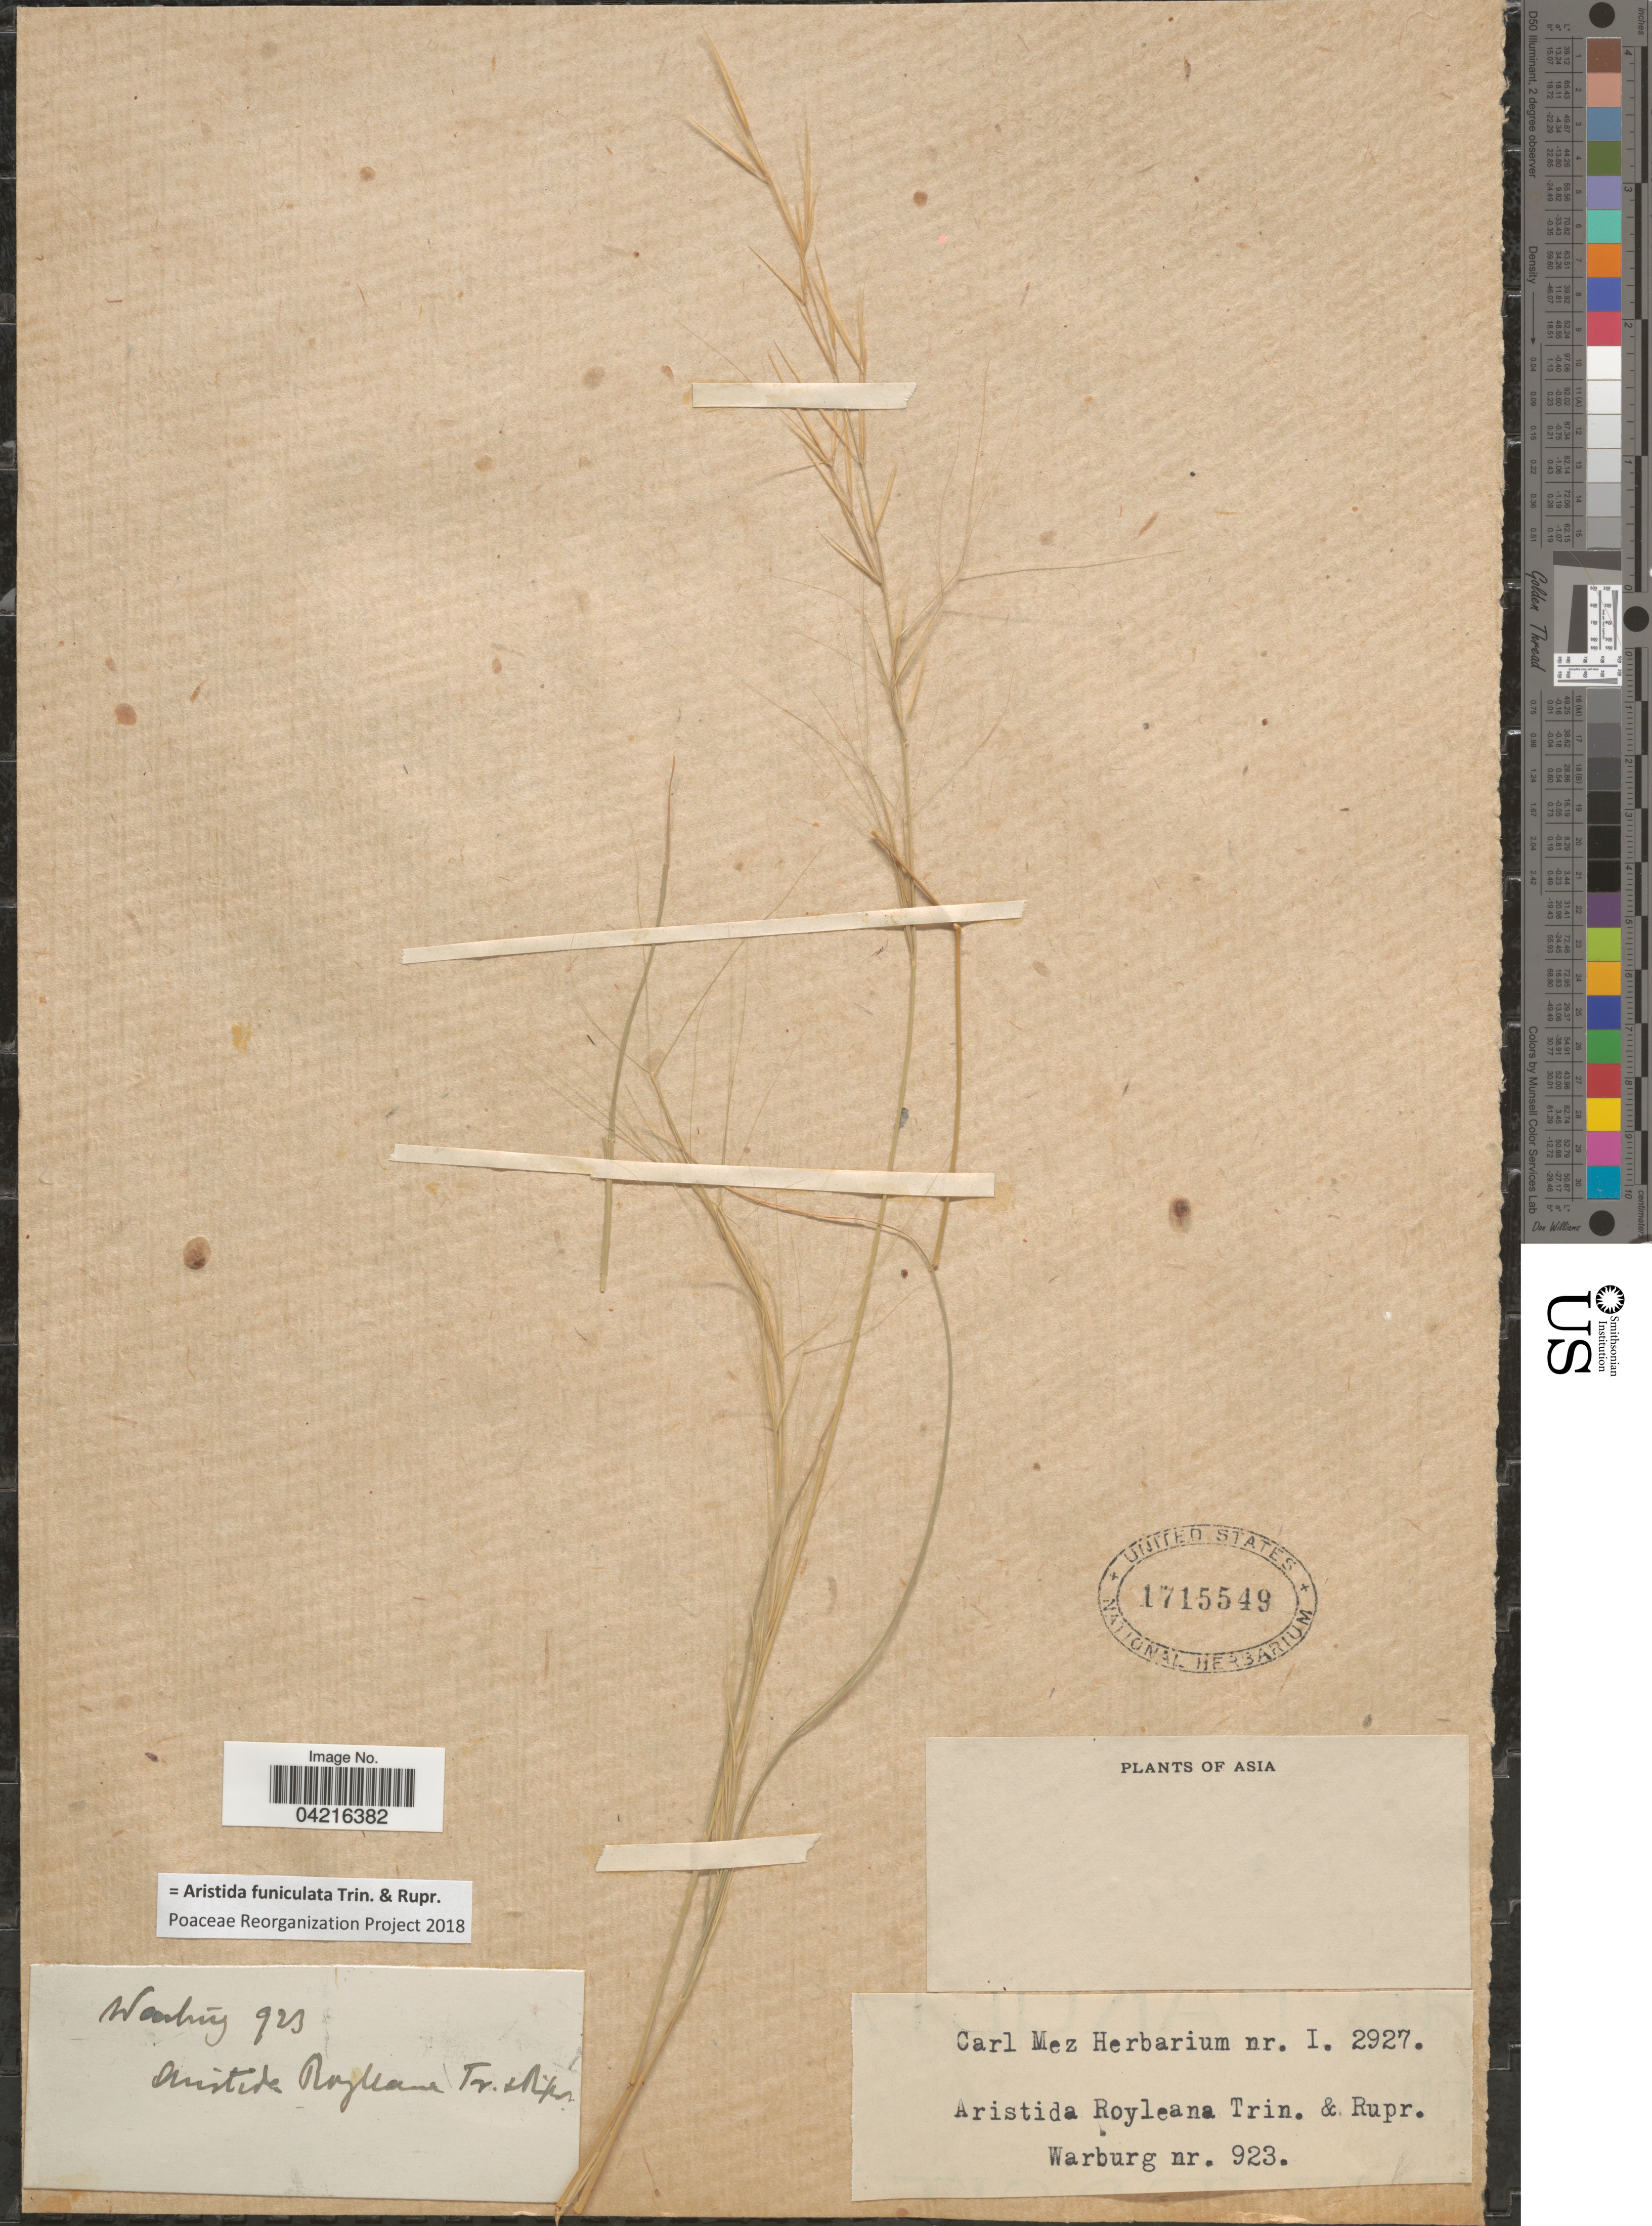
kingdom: Plantae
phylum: Tracheophyta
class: Liliopsida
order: Poales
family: Poaceae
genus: Aristida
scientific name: Aristida funiculata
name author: Trin. & Rupr.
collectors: Warburg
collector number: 923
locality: Asia.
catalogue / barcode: US 1715549